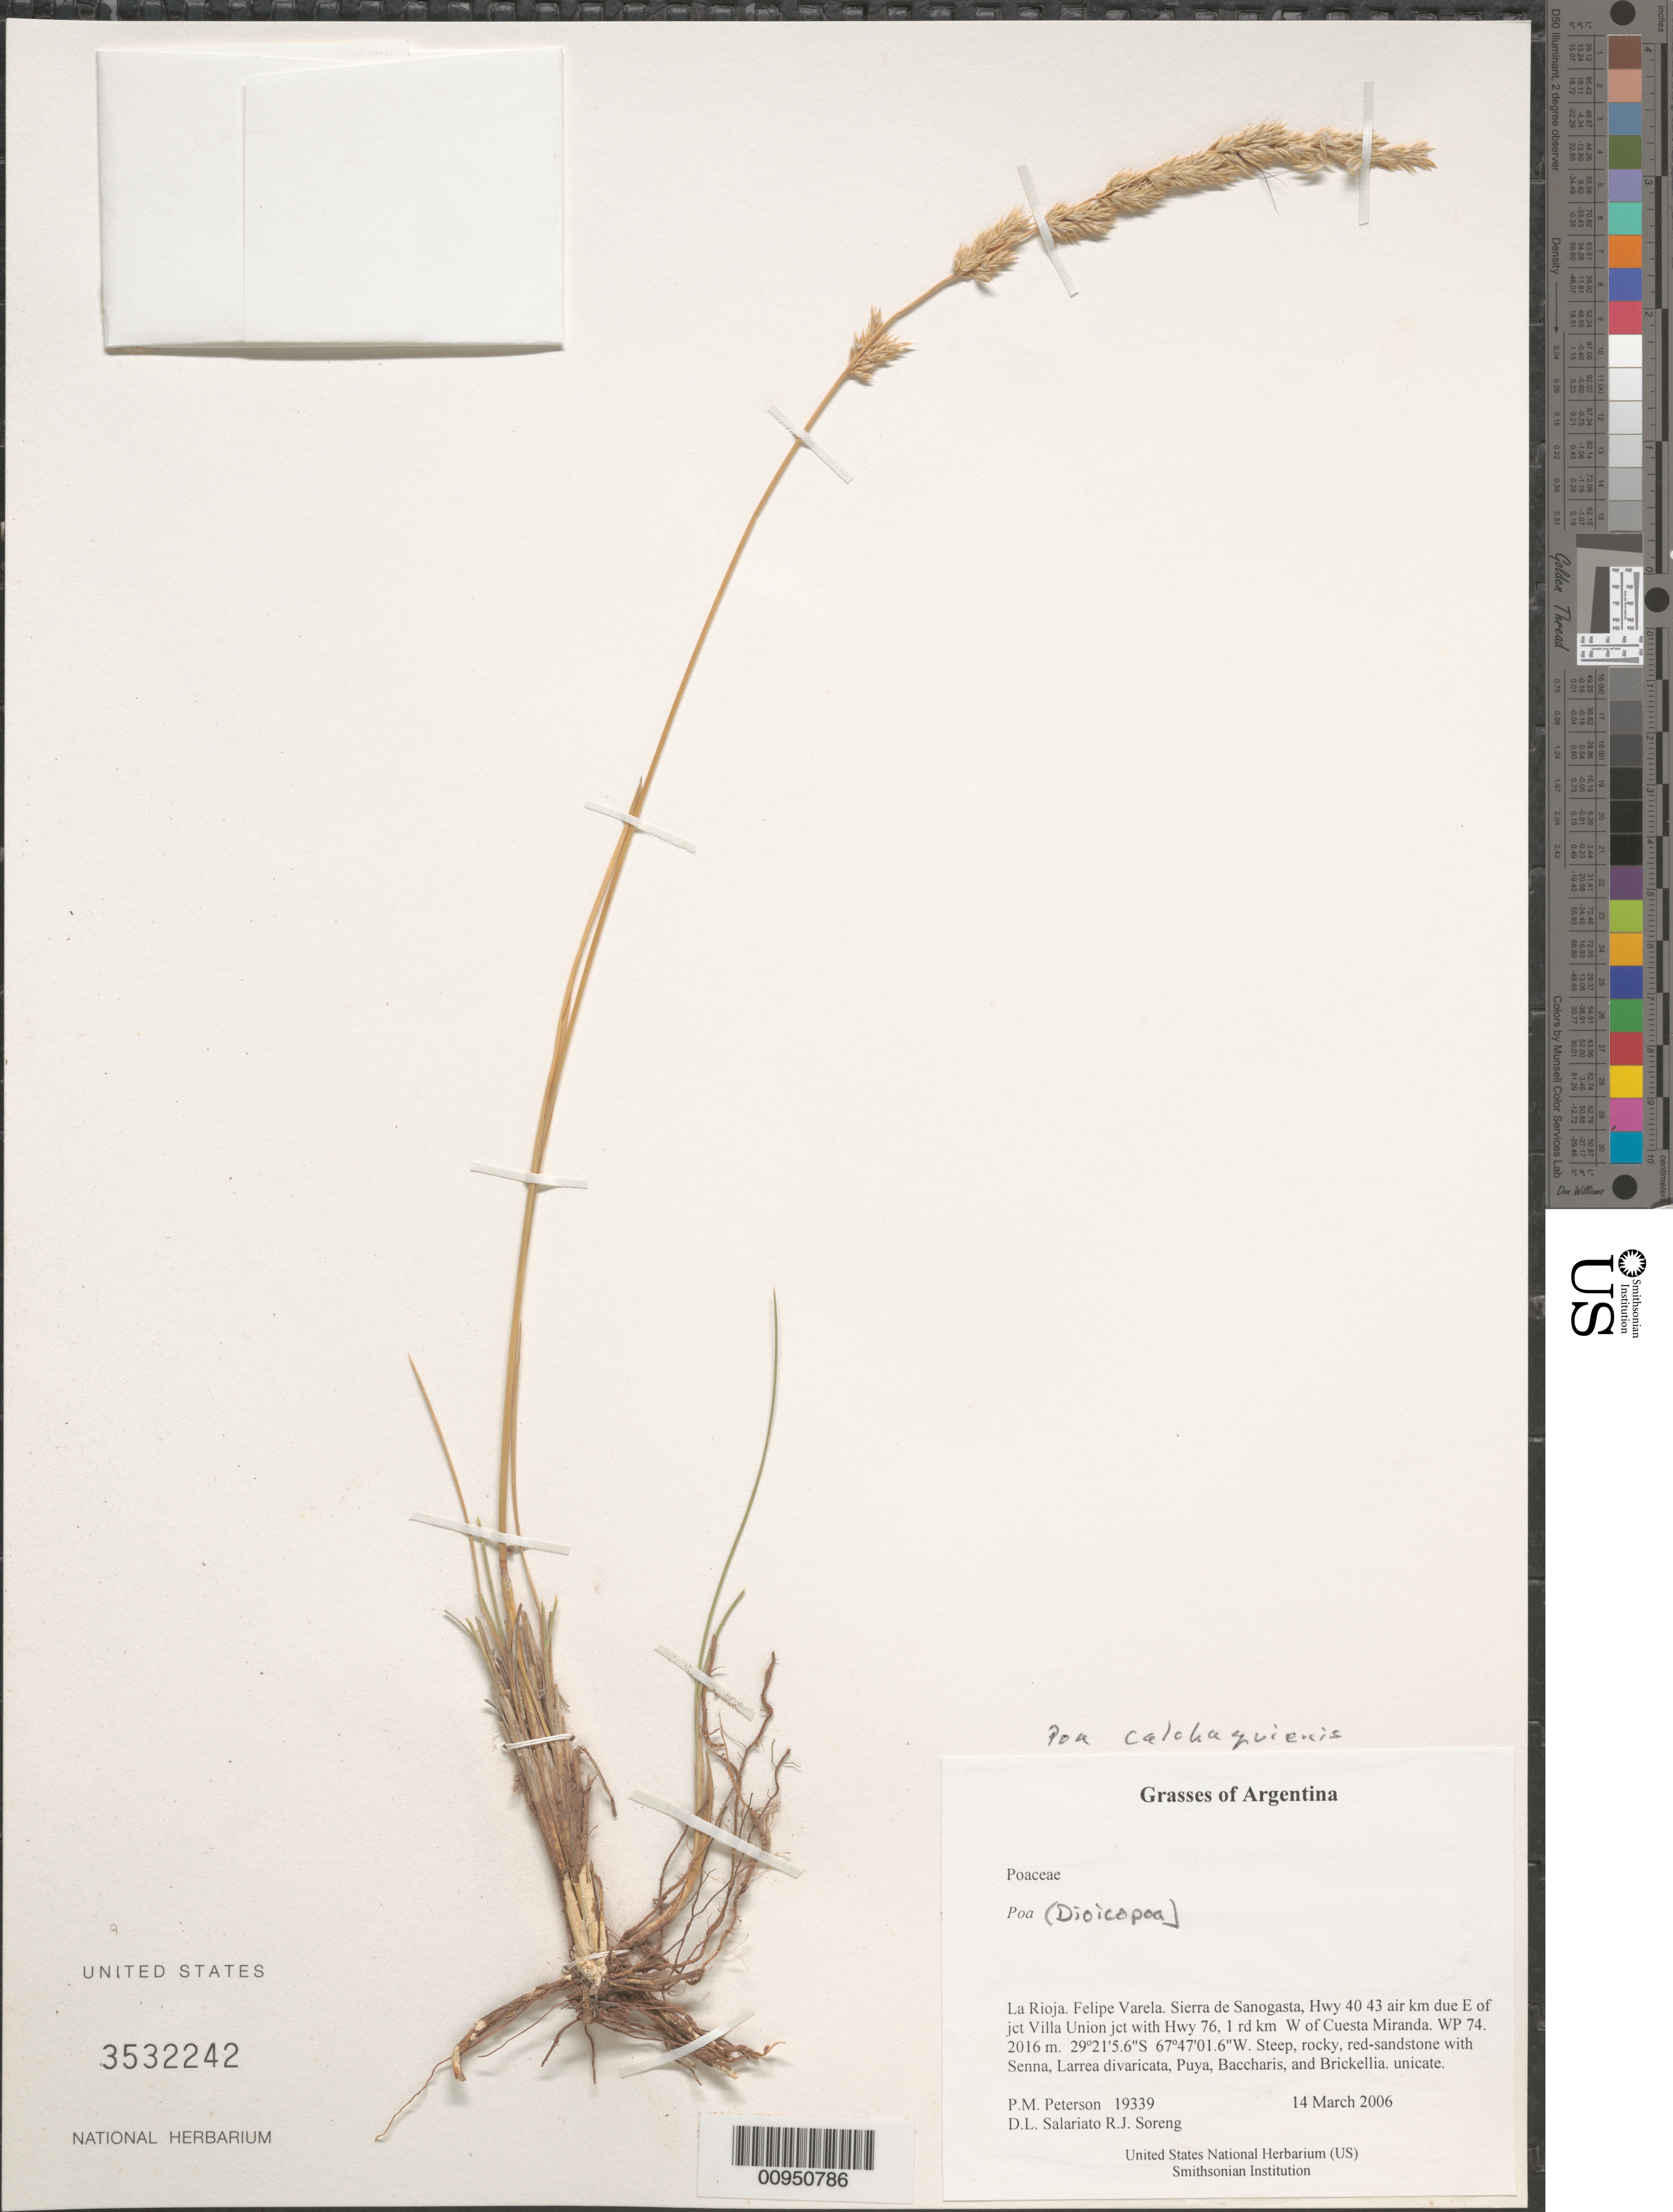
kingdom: Plantae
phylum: Tracheophyta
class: Liliopsida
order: Poales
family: Poaceae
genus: Poa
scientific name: Poa (Dioicopoa) sp.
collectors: P. M. Peterson, R. J. Soreng, D. Salariato & A. Panizza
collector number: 19339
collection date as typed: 14 Mar 2006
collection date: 2006-03-14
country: Argentina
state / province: La Rioja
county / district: Felipe Varela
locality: Sierra de Sanogasta, Hwy 40 43 air km due E of jct Villa Union jct with Hwy 76, 1 rd km W of Cuesta Miranda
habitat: Steep, rocky, red-sandstone with Senna, Larrea divaricata, Puya, Baccharis, and Brickellia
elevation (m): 2016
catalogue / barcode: US 3532242